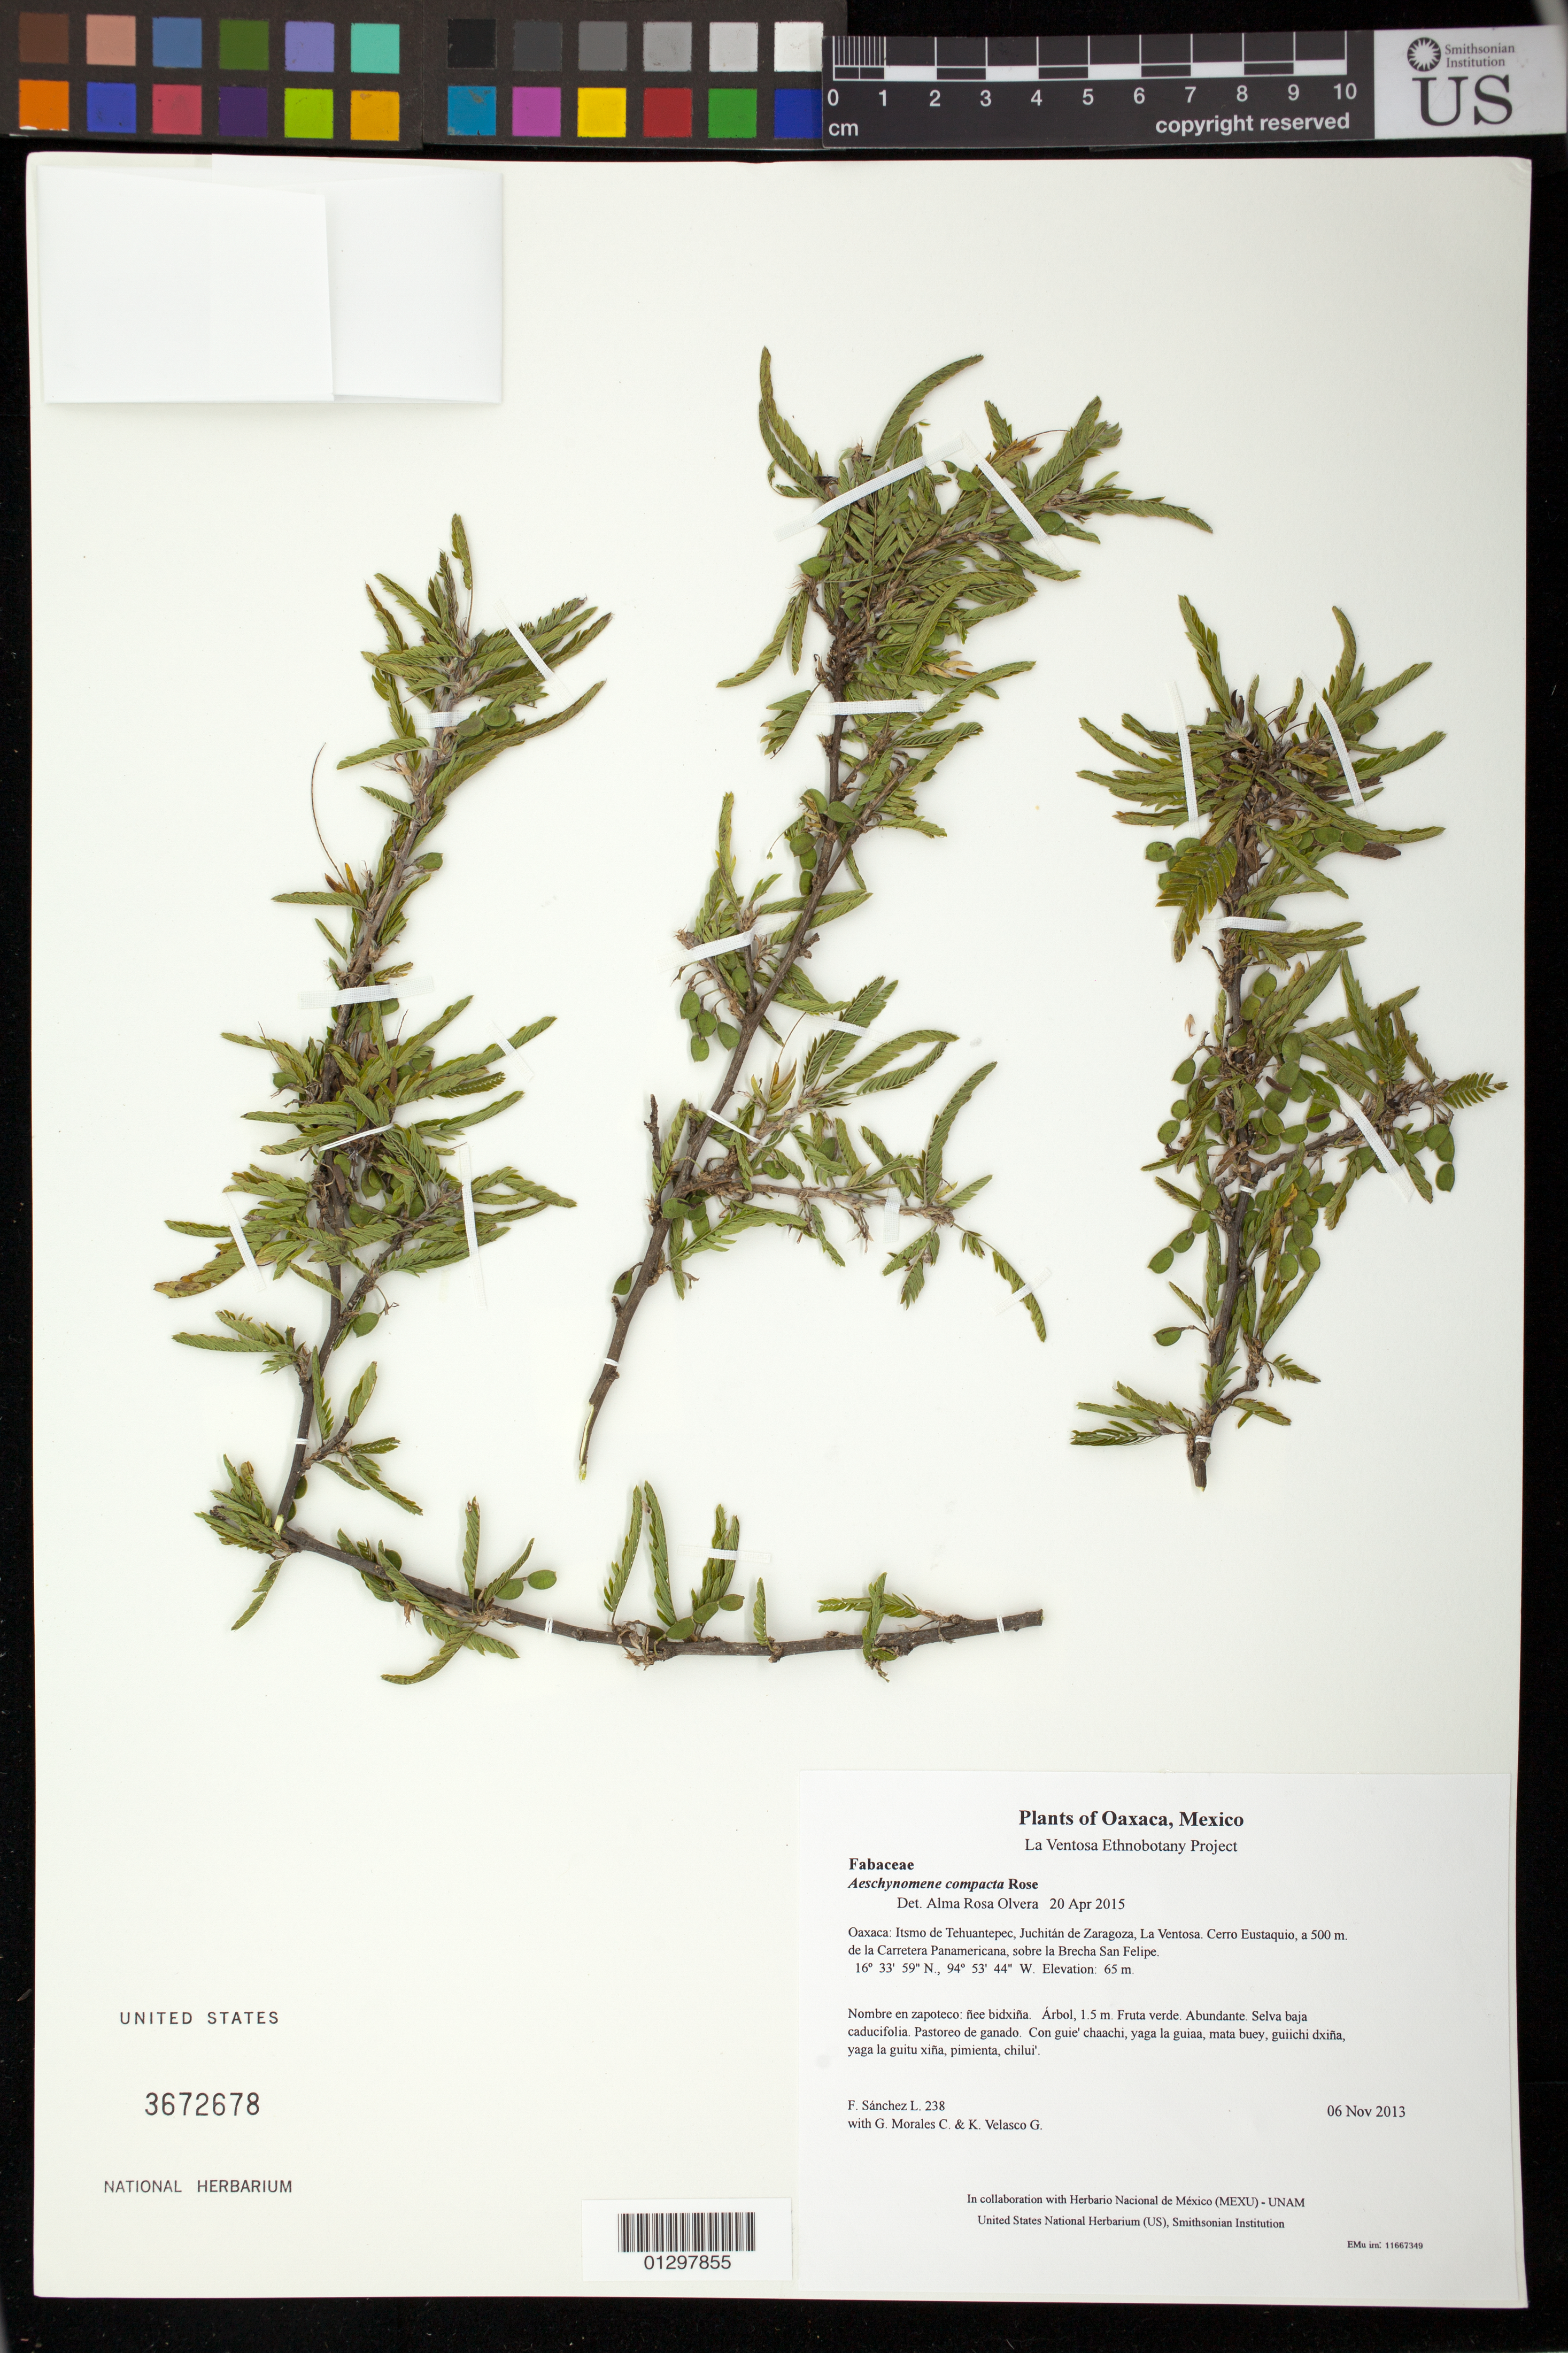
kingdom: Plantae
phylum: Tracheophyta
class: Magnoliopsida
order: Fabales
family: Fabaceae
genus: Aeschynomene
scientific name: Aeschynomene compacta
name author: Rose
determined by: Olvera, Alma Rosa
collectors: F. Sánchez L., G. Morales C. & K. Velasco G.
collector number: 238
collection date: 2013-11-06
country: Mexico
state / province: Oaxaca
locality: Itsmo de Tehuantepec, Juchitán de Zaragoza, La Ventosa. Cerro Eustaquio, a 500 m. de la Carretera Panamericana, sobre la Brecha San Felipe.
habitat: Selva baja caducifolia. Pastoreo de ganado.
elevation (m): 65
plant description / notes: JEBOT, MEXU, SERO, US; Yaga. 1.5 m. Cuaananaxhi naga'. Stale.; pata de venado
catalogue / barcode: US 3672678